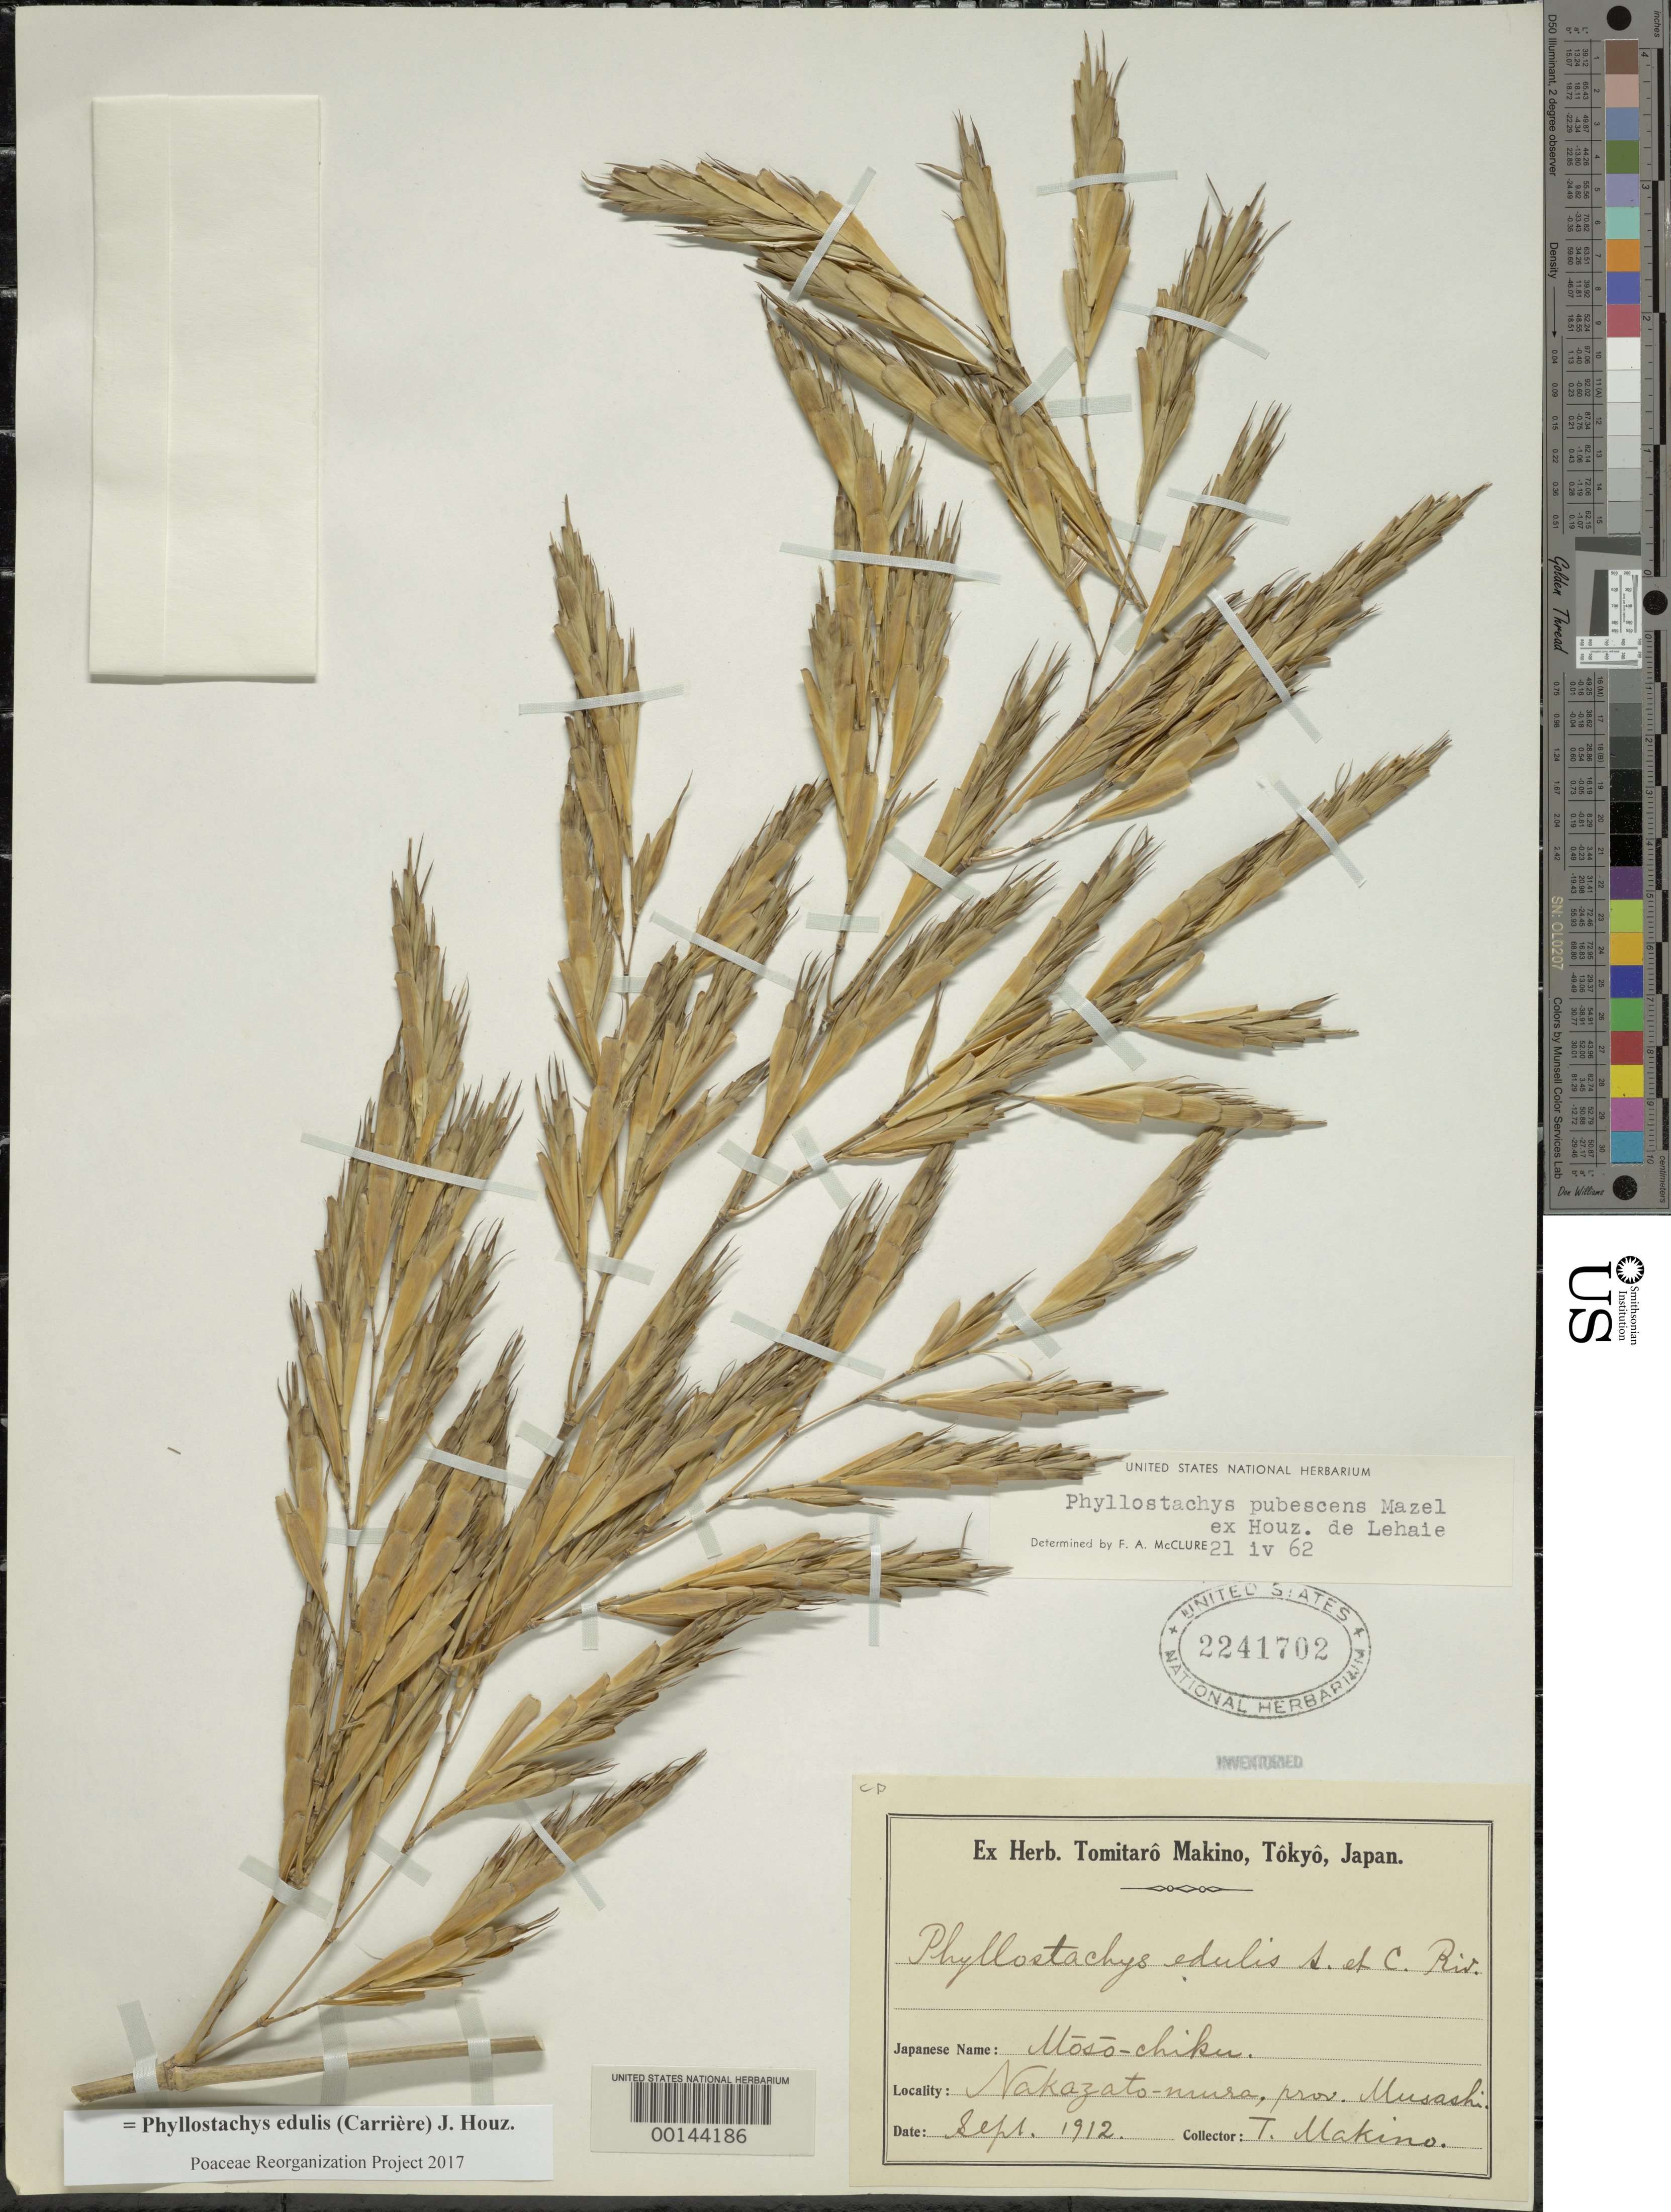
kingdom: Plantae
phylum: Tracheophyta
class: Liliopsida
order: Poales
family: Poaceae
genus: Phyllostachys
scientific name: Phyllostachys pubescens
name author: Mazel ex J. Houz.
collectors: T. Makino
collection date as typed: Sep 1912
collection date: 1912-09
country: Japan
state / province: Tokyo, Federal City of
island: Honshu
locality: Musashi, nakazato-mura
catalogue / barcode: US 2241702